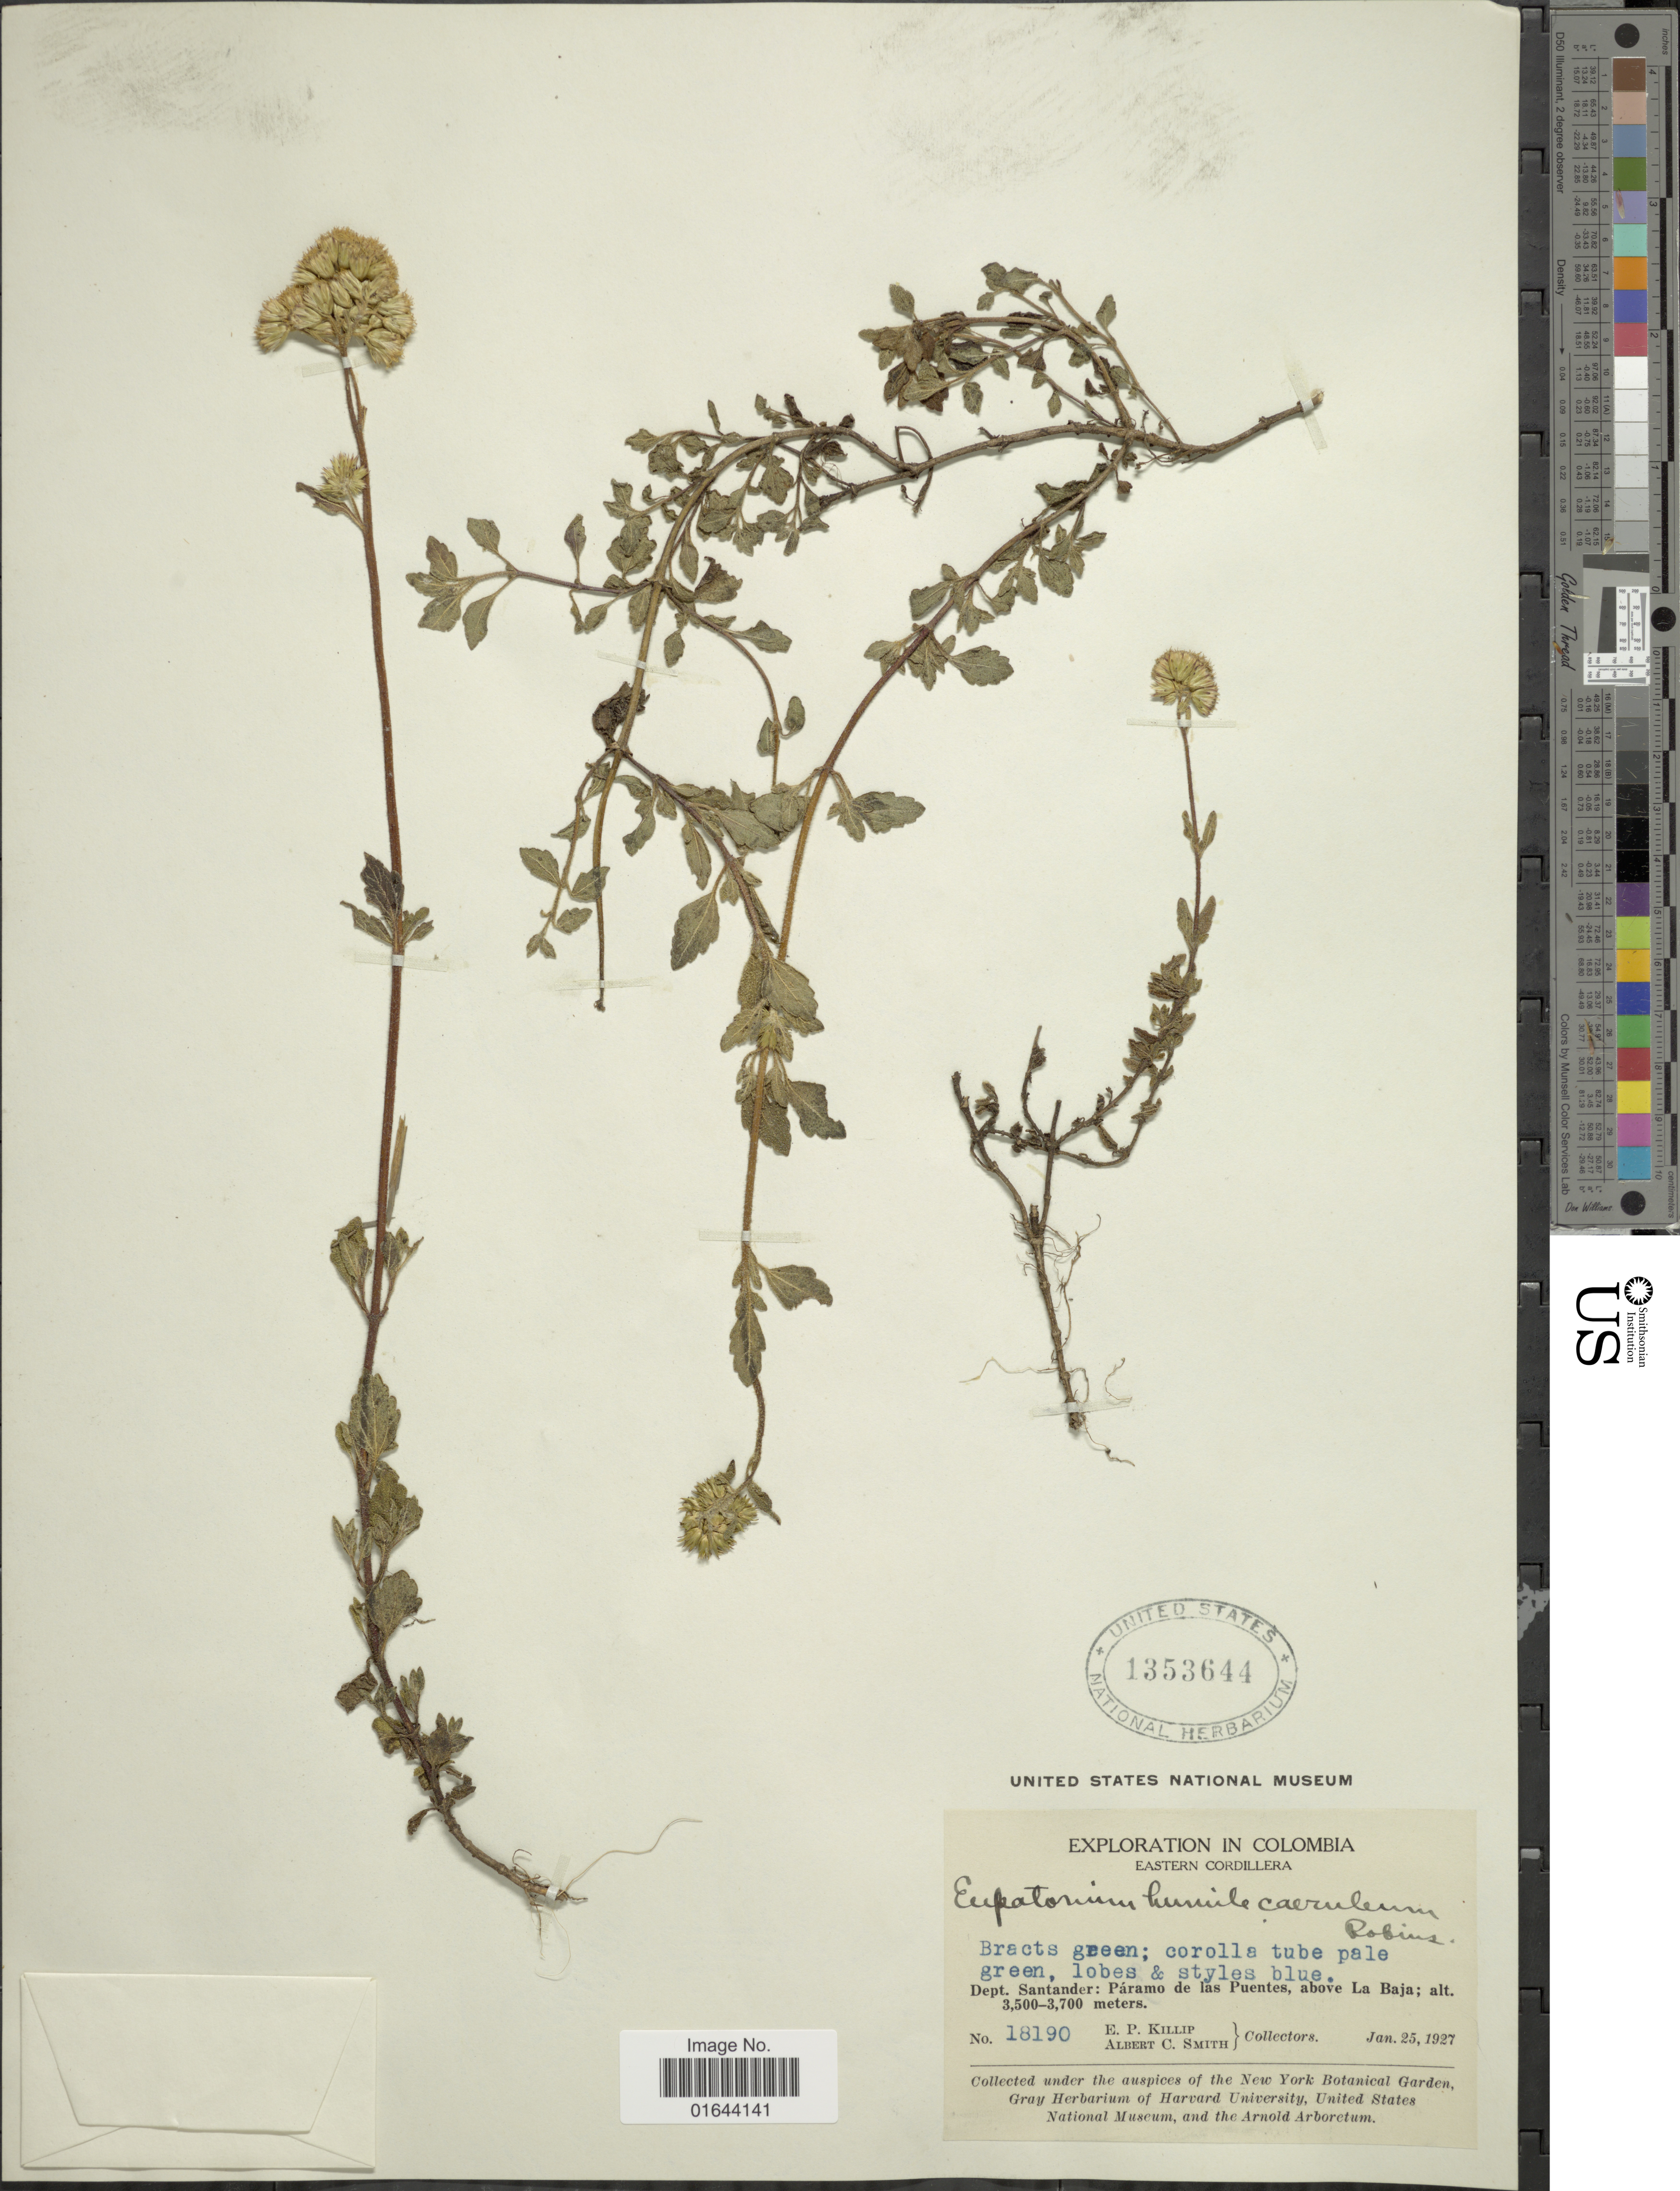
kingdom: Plantae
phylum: Tracheophyta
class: Magnoliopsida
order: Asterales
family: Asteraceae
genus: Lourteigia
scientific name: Lourteigia humilis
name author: (Benth.) R.M. King & H. Rob.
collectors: E. P. Killip & A. C. Smith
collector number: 18190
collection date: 1927-01-25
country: Colombia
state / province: Santander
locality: Dept. Santander: Paramo de las Puentes, above La Baja. Eastern Cordillera.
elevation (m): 3500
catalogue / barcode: US 1353644